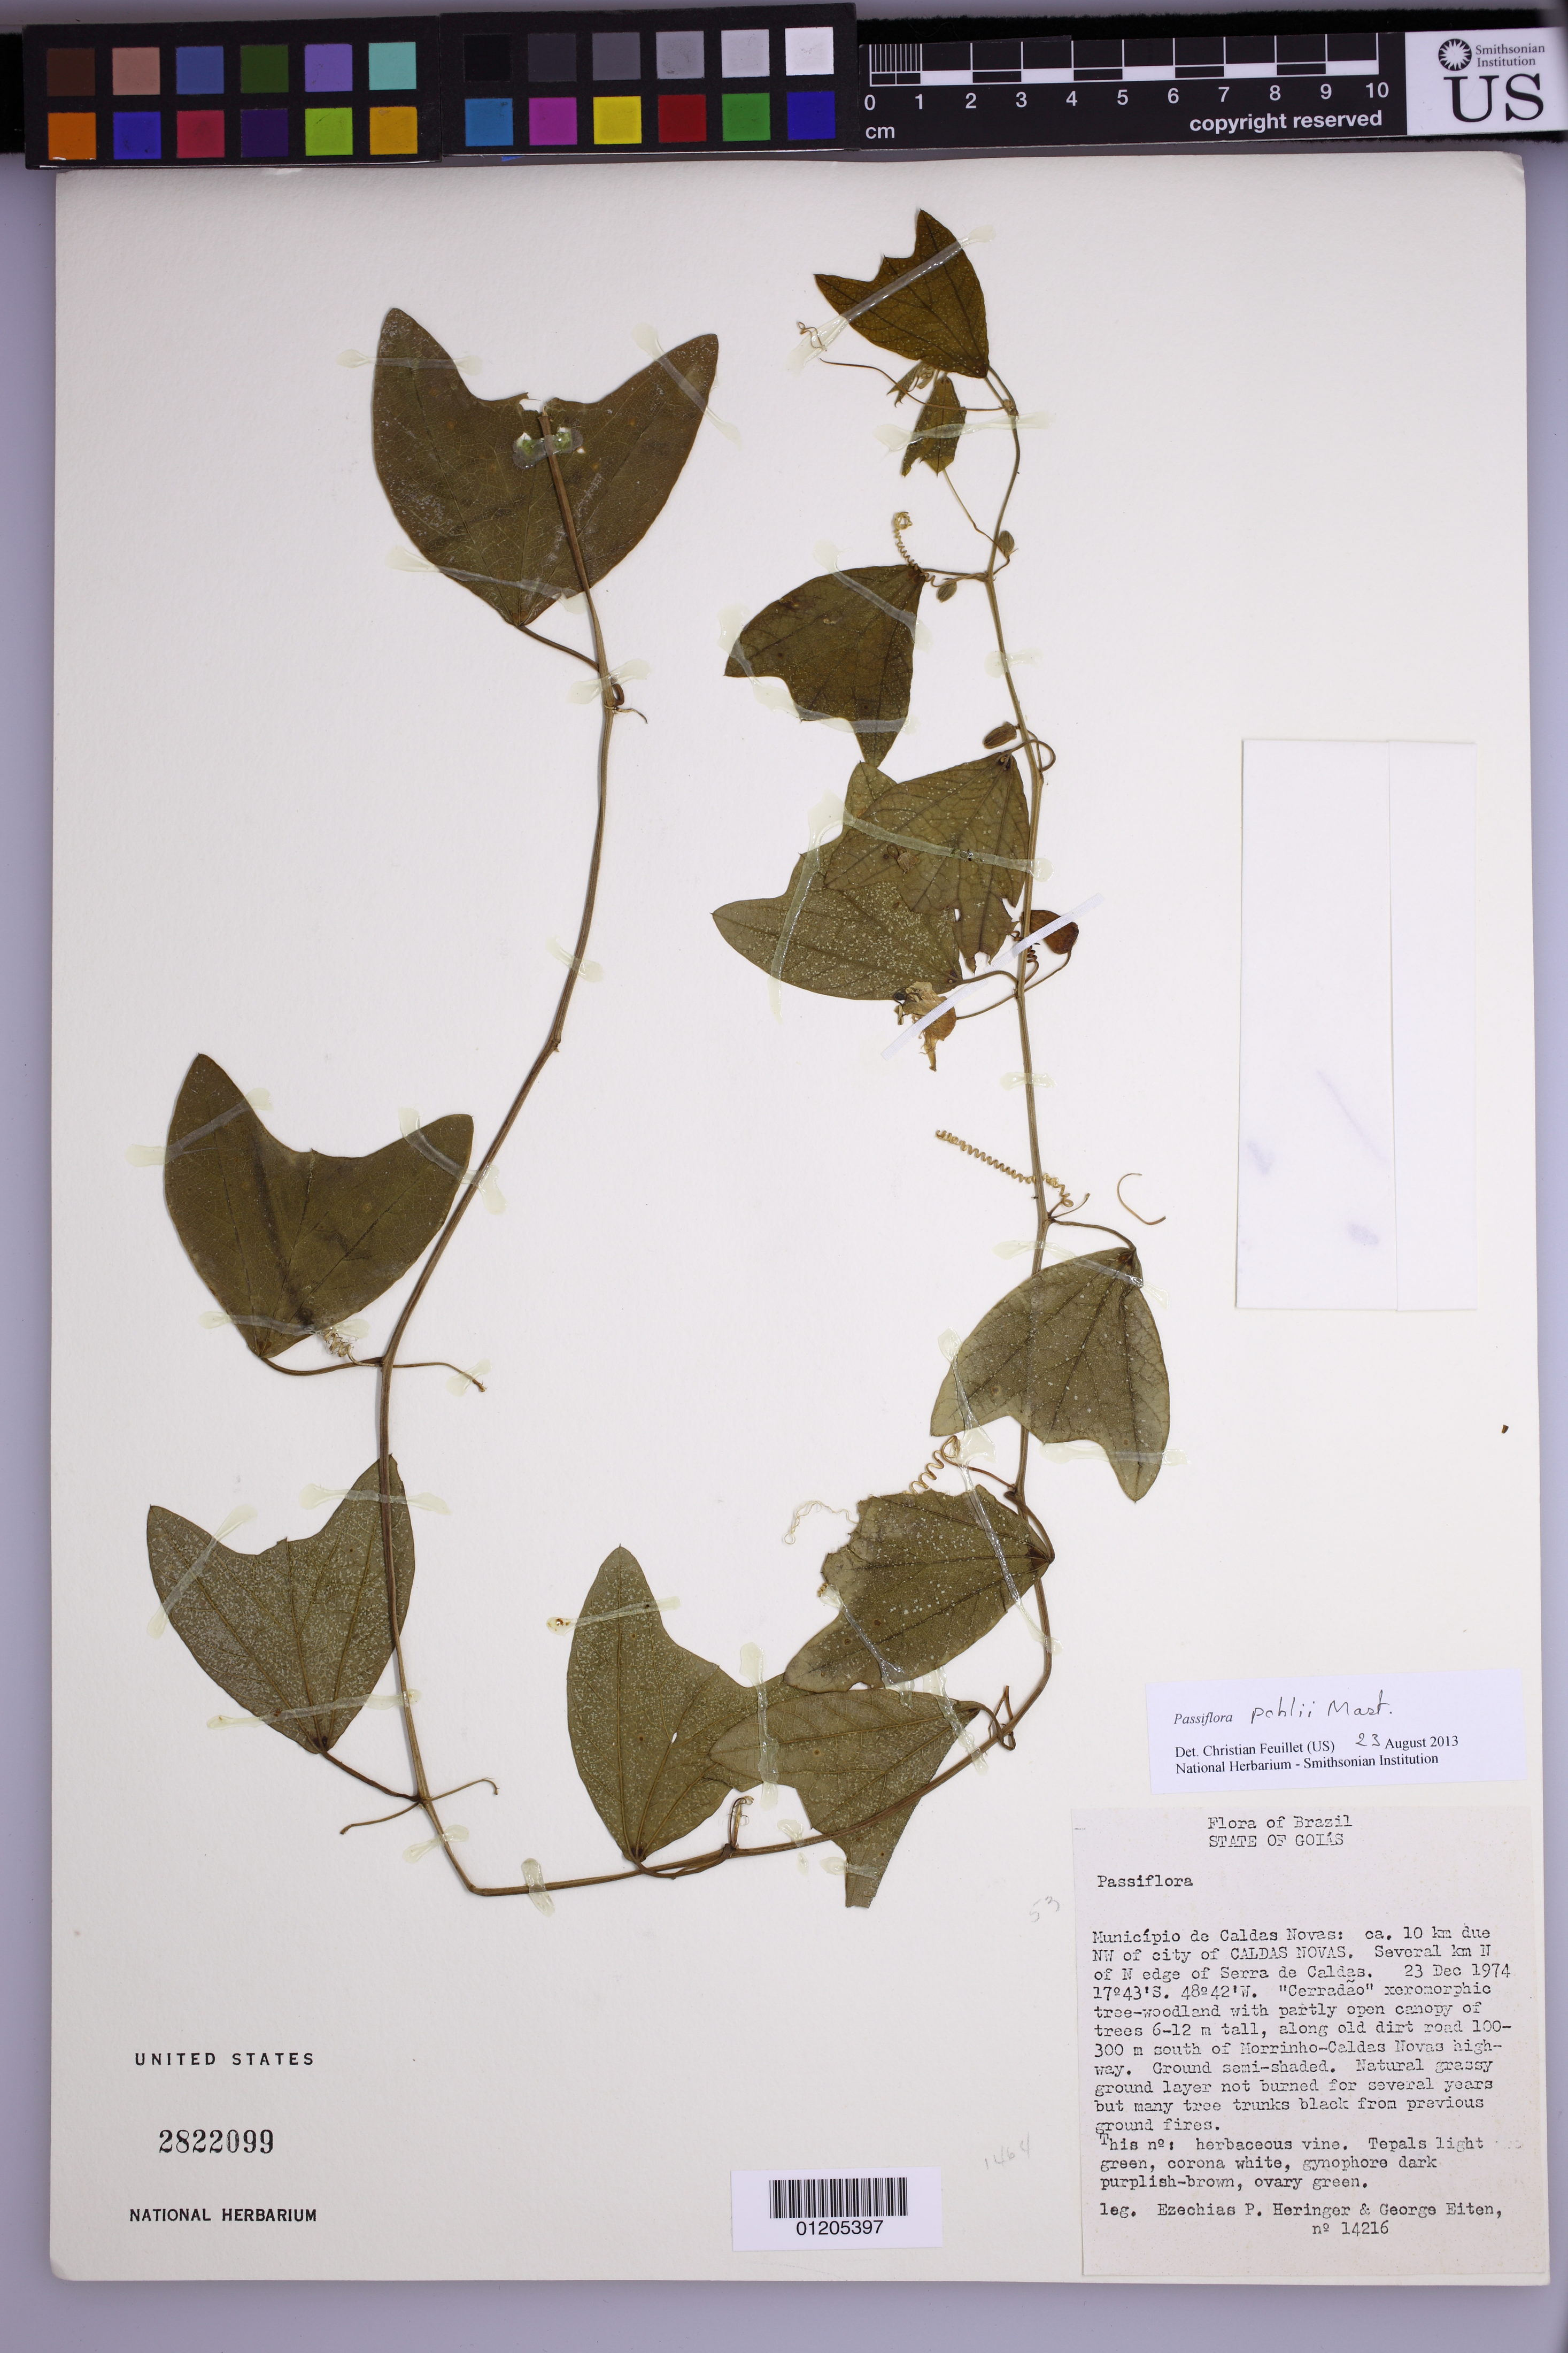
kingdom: Plantae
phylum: Tracheophyta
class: Magnoliopsida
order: Malpighiales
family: Passifloraceae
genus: Passiflora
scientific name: Passiflora pohlii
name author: Mast.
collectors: E. P. Heringer & G. Eiten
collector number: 14216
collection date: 1974-12-23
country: Brazil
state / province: Goias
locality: Municipio de Caldas Novas: ca. 10 km due NW of city of Caldas Novas. Several km N of N edge of Serra de Caldas, along old dirt road 100-300 m south of Morrinho-Caldas Novas highway.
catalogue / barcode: US 2822099